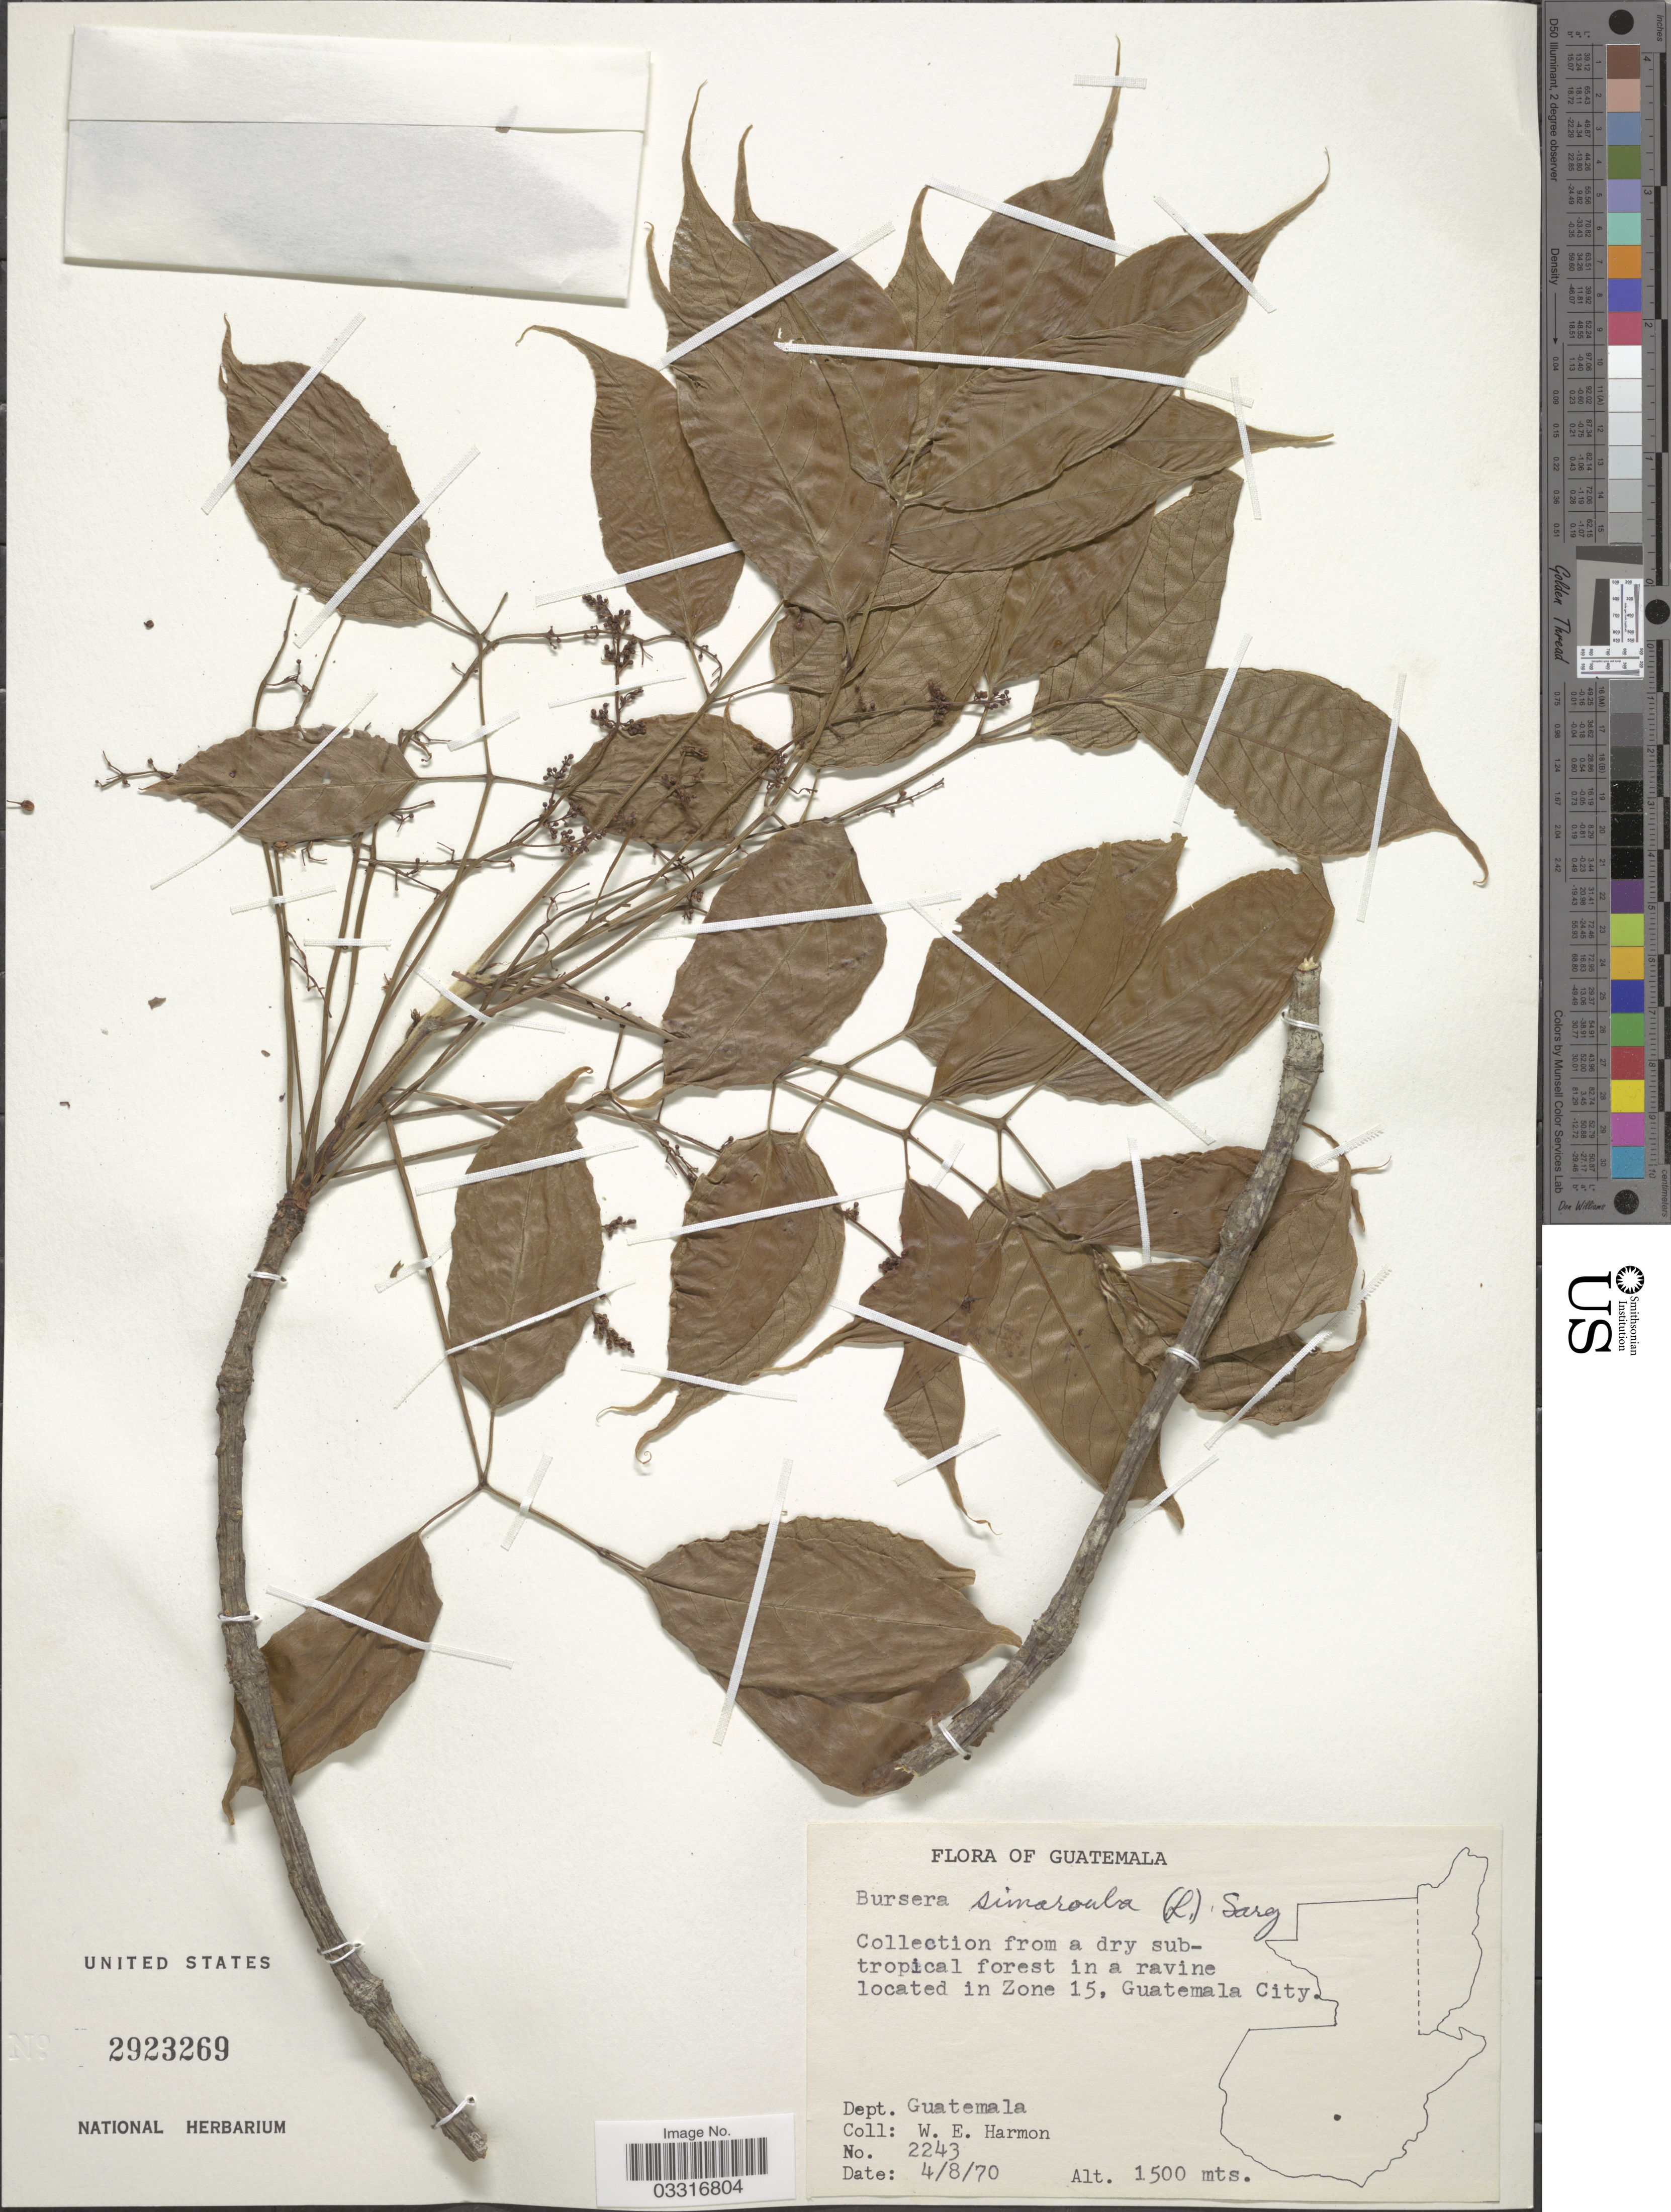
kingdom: Plantae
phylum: Tracheophyta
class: Magnoliopsida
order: Sapindales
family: Burseraceae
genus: Bursera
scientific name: Bursera simaruba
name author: (L.) Sarg.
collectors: W. E. Harmon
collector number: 2243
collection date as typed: Transcribed d/m/y: 4/8/70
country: Guatemala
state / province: Guatemala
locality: From a dry subtropical forest in a ravine located in Zone 15, Guatemala City, Dept. Guatemala.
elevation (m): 1500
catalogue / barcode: US 29293269